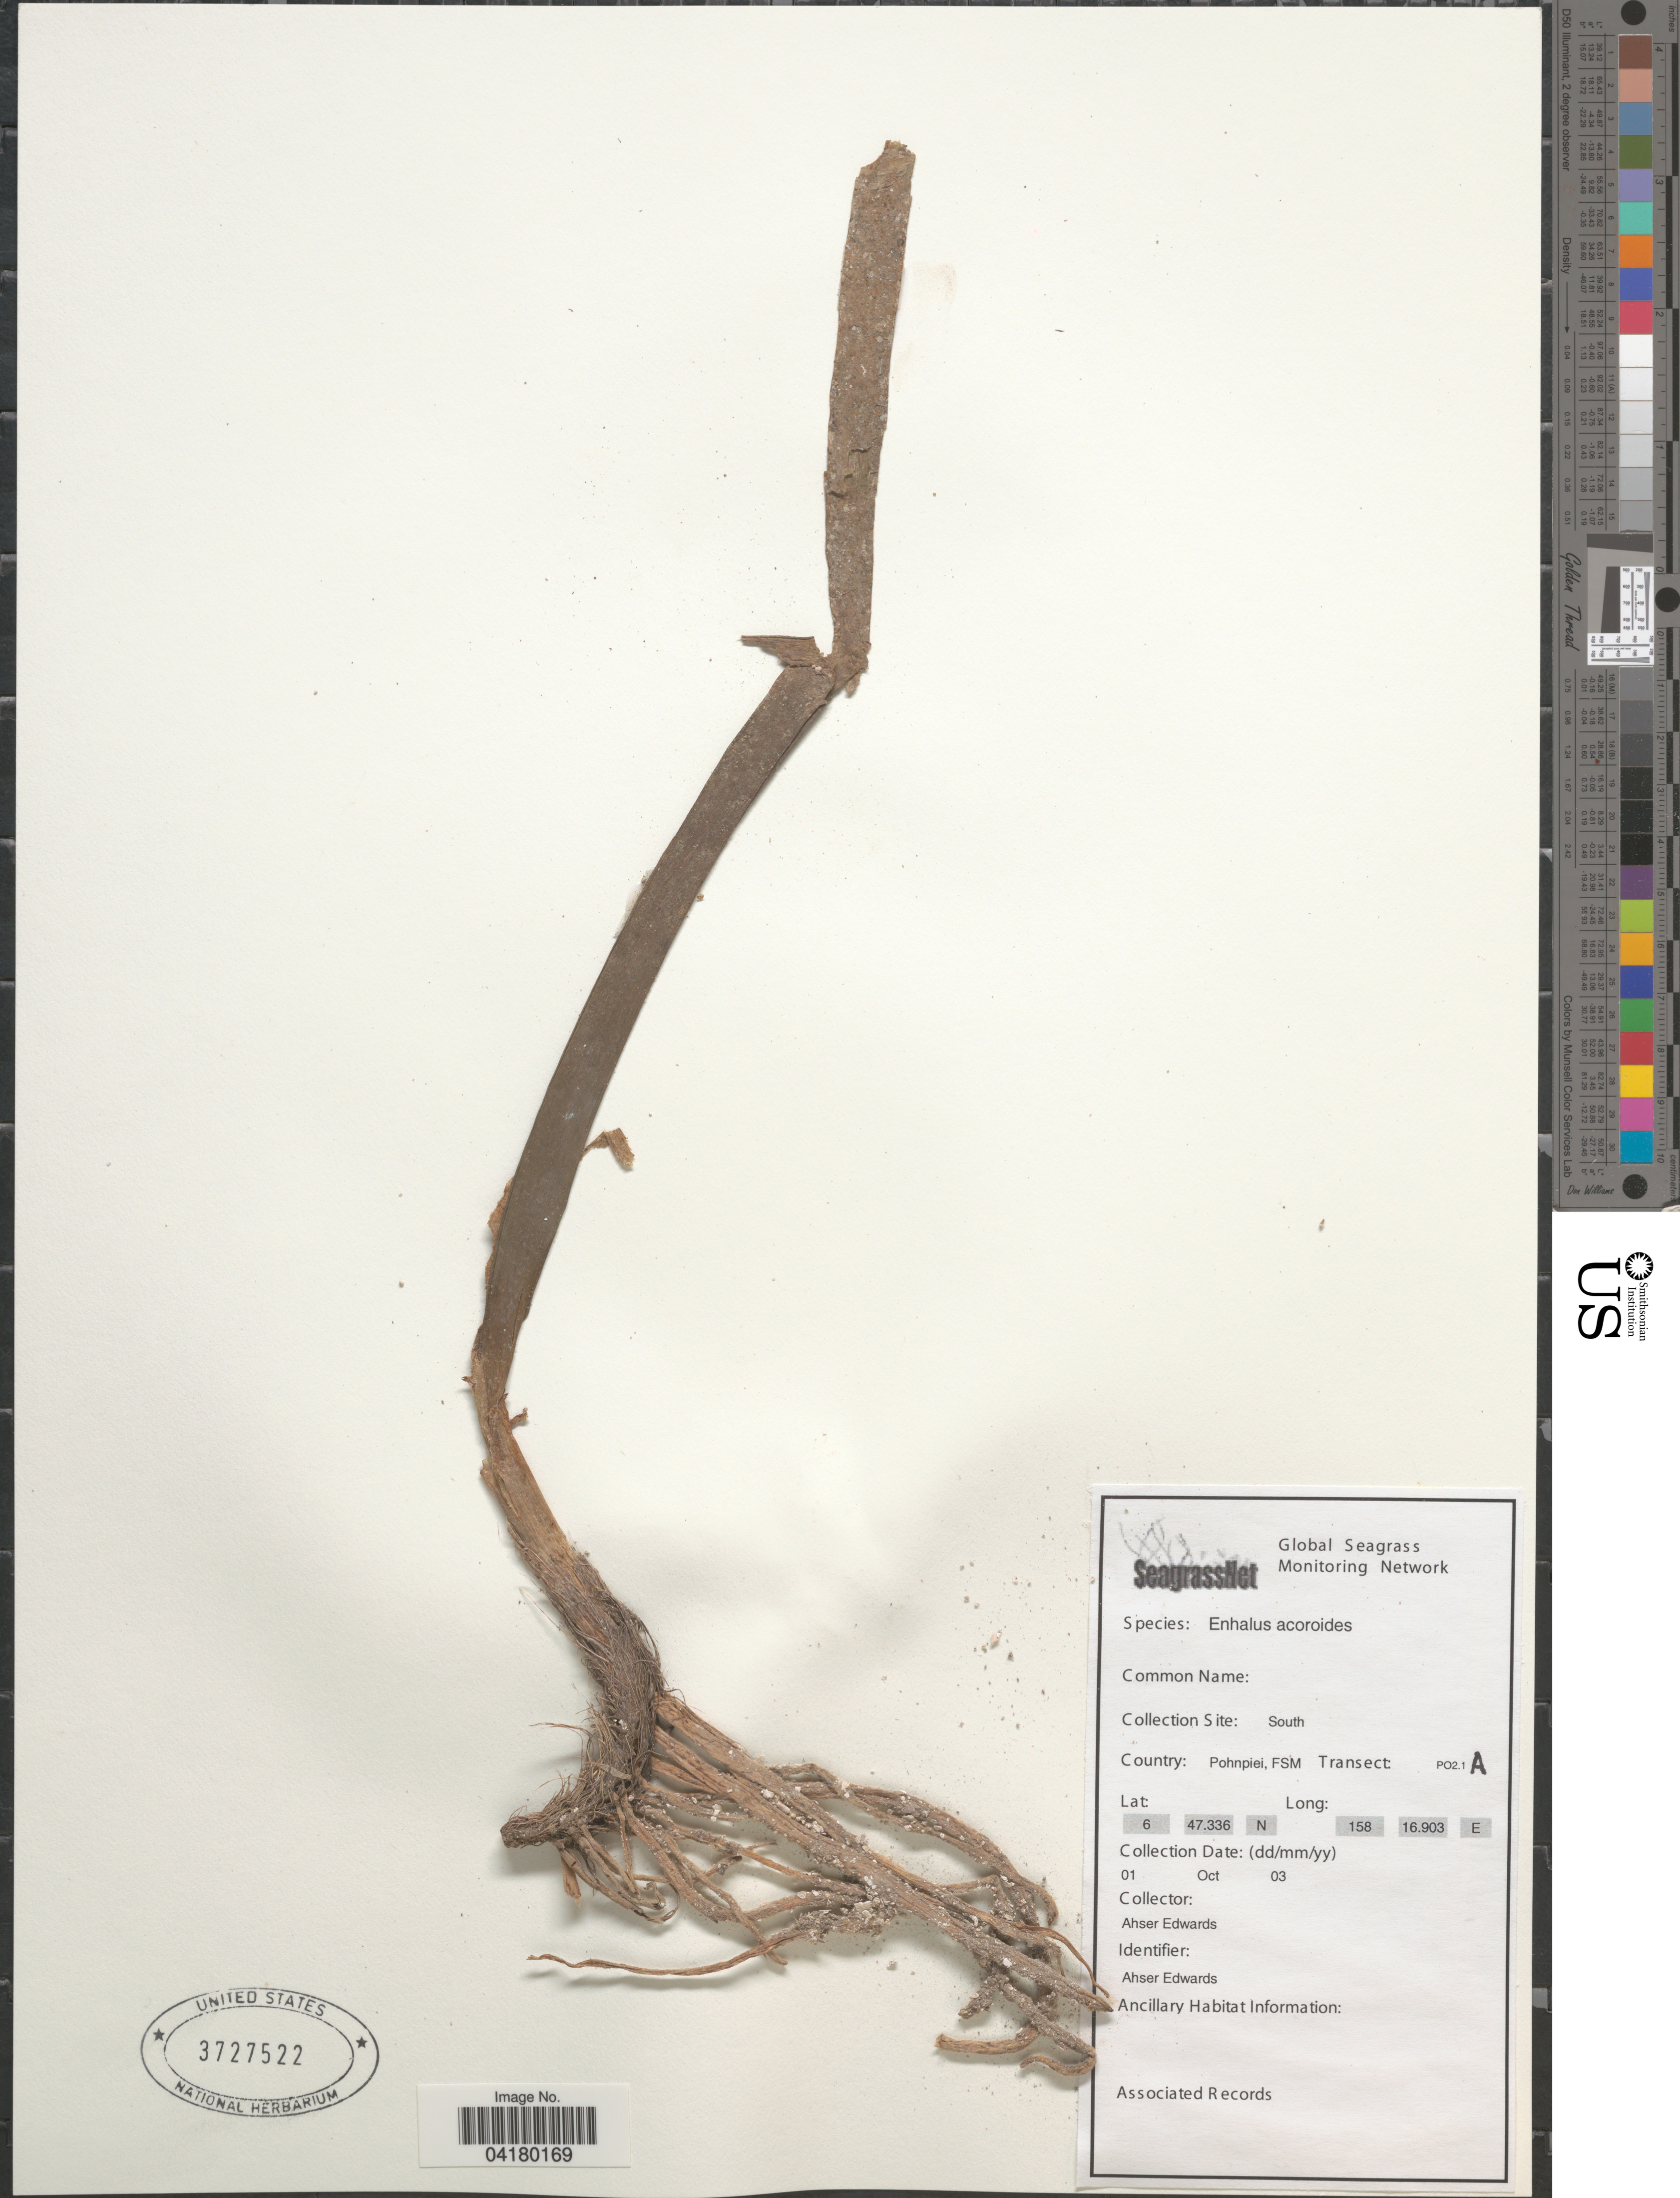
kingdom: Plantae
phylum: Tracheophyta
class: Liliopsida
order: Alismatales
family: Hydrocharitaceae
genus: Enhalus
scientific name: Enhalus acoroides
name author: (L. f.) Royle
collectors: A. Edwards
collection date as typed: Transcribed d/m/y: 1/10/3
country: Micronesia, Federated States of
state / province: Pohnpei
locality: Collection Site: South. Country: Pohnpiei, FSM. Transect: PO2.1A.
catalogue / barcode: US 3727522